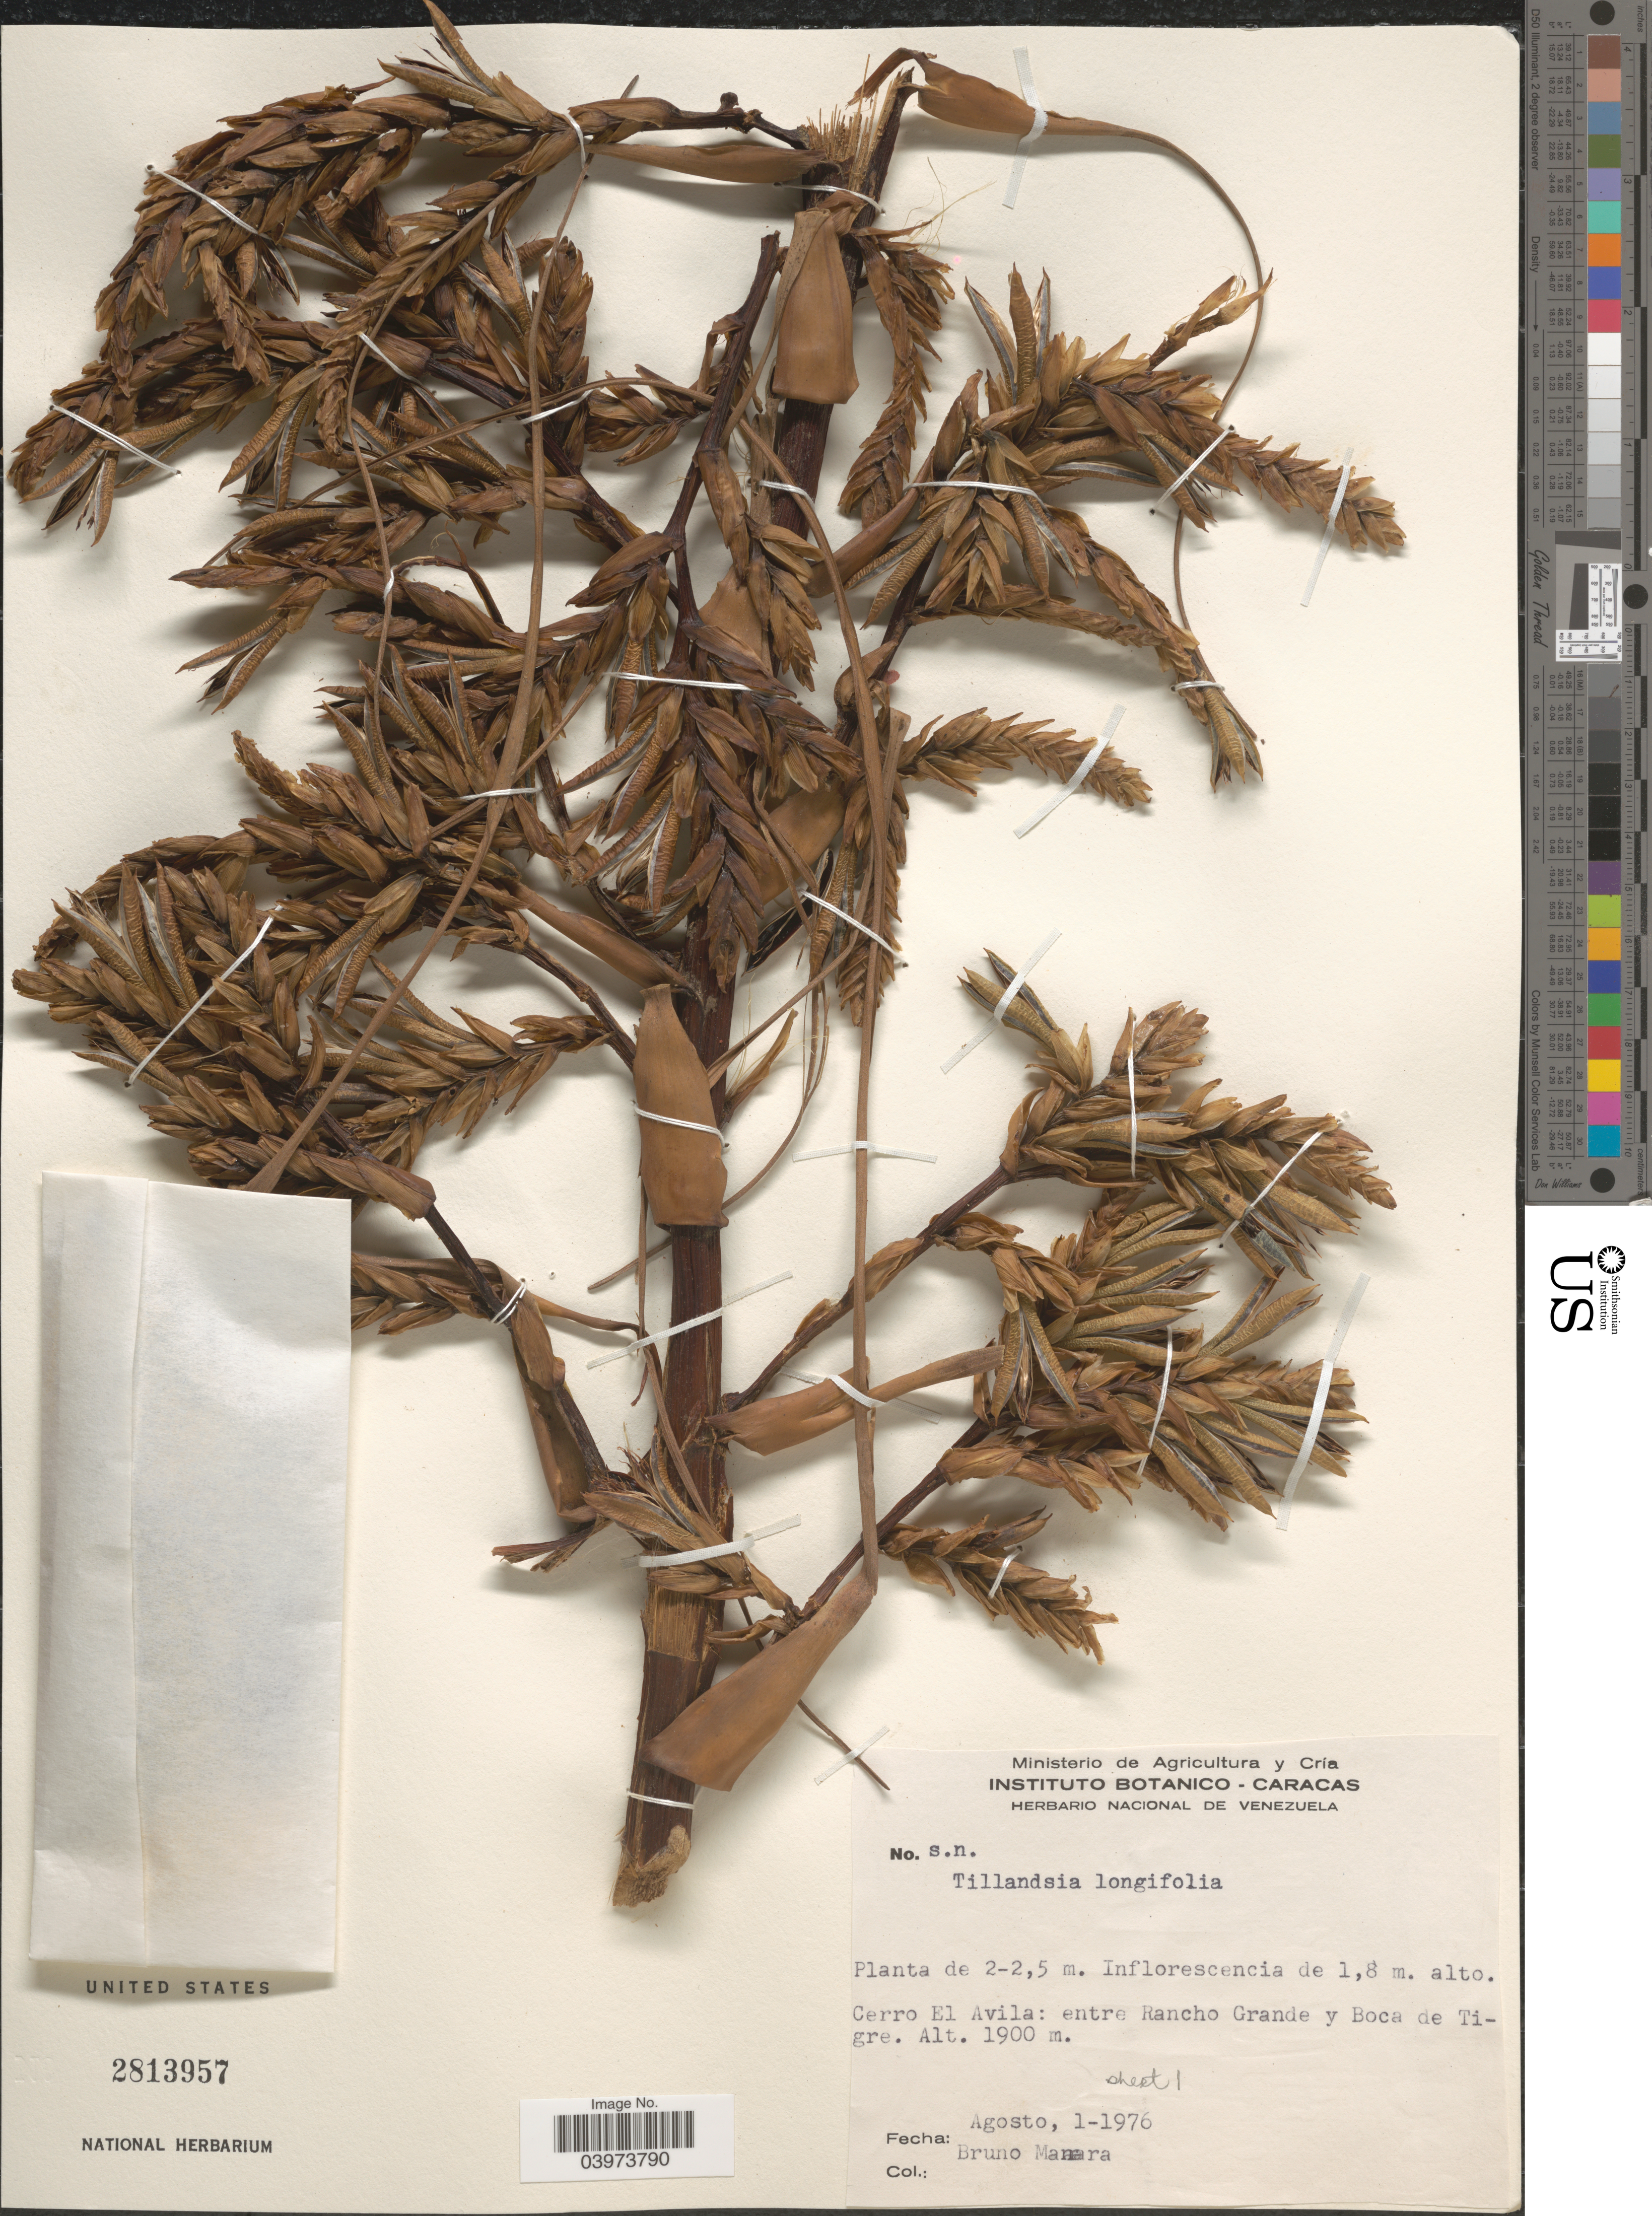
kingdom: Plantae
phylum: Tracheophyta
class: Liliopsida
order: Poales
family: Bromeliaceae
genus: Tillandsia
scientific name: Tillandsia longifolia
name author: Baker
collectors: B. Manara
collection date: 1976-08-01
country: Venezuela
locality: Cerro El Avila: entre Rancho Grande y Boca de Tigre.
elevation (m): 1900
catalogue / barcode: US 2813957